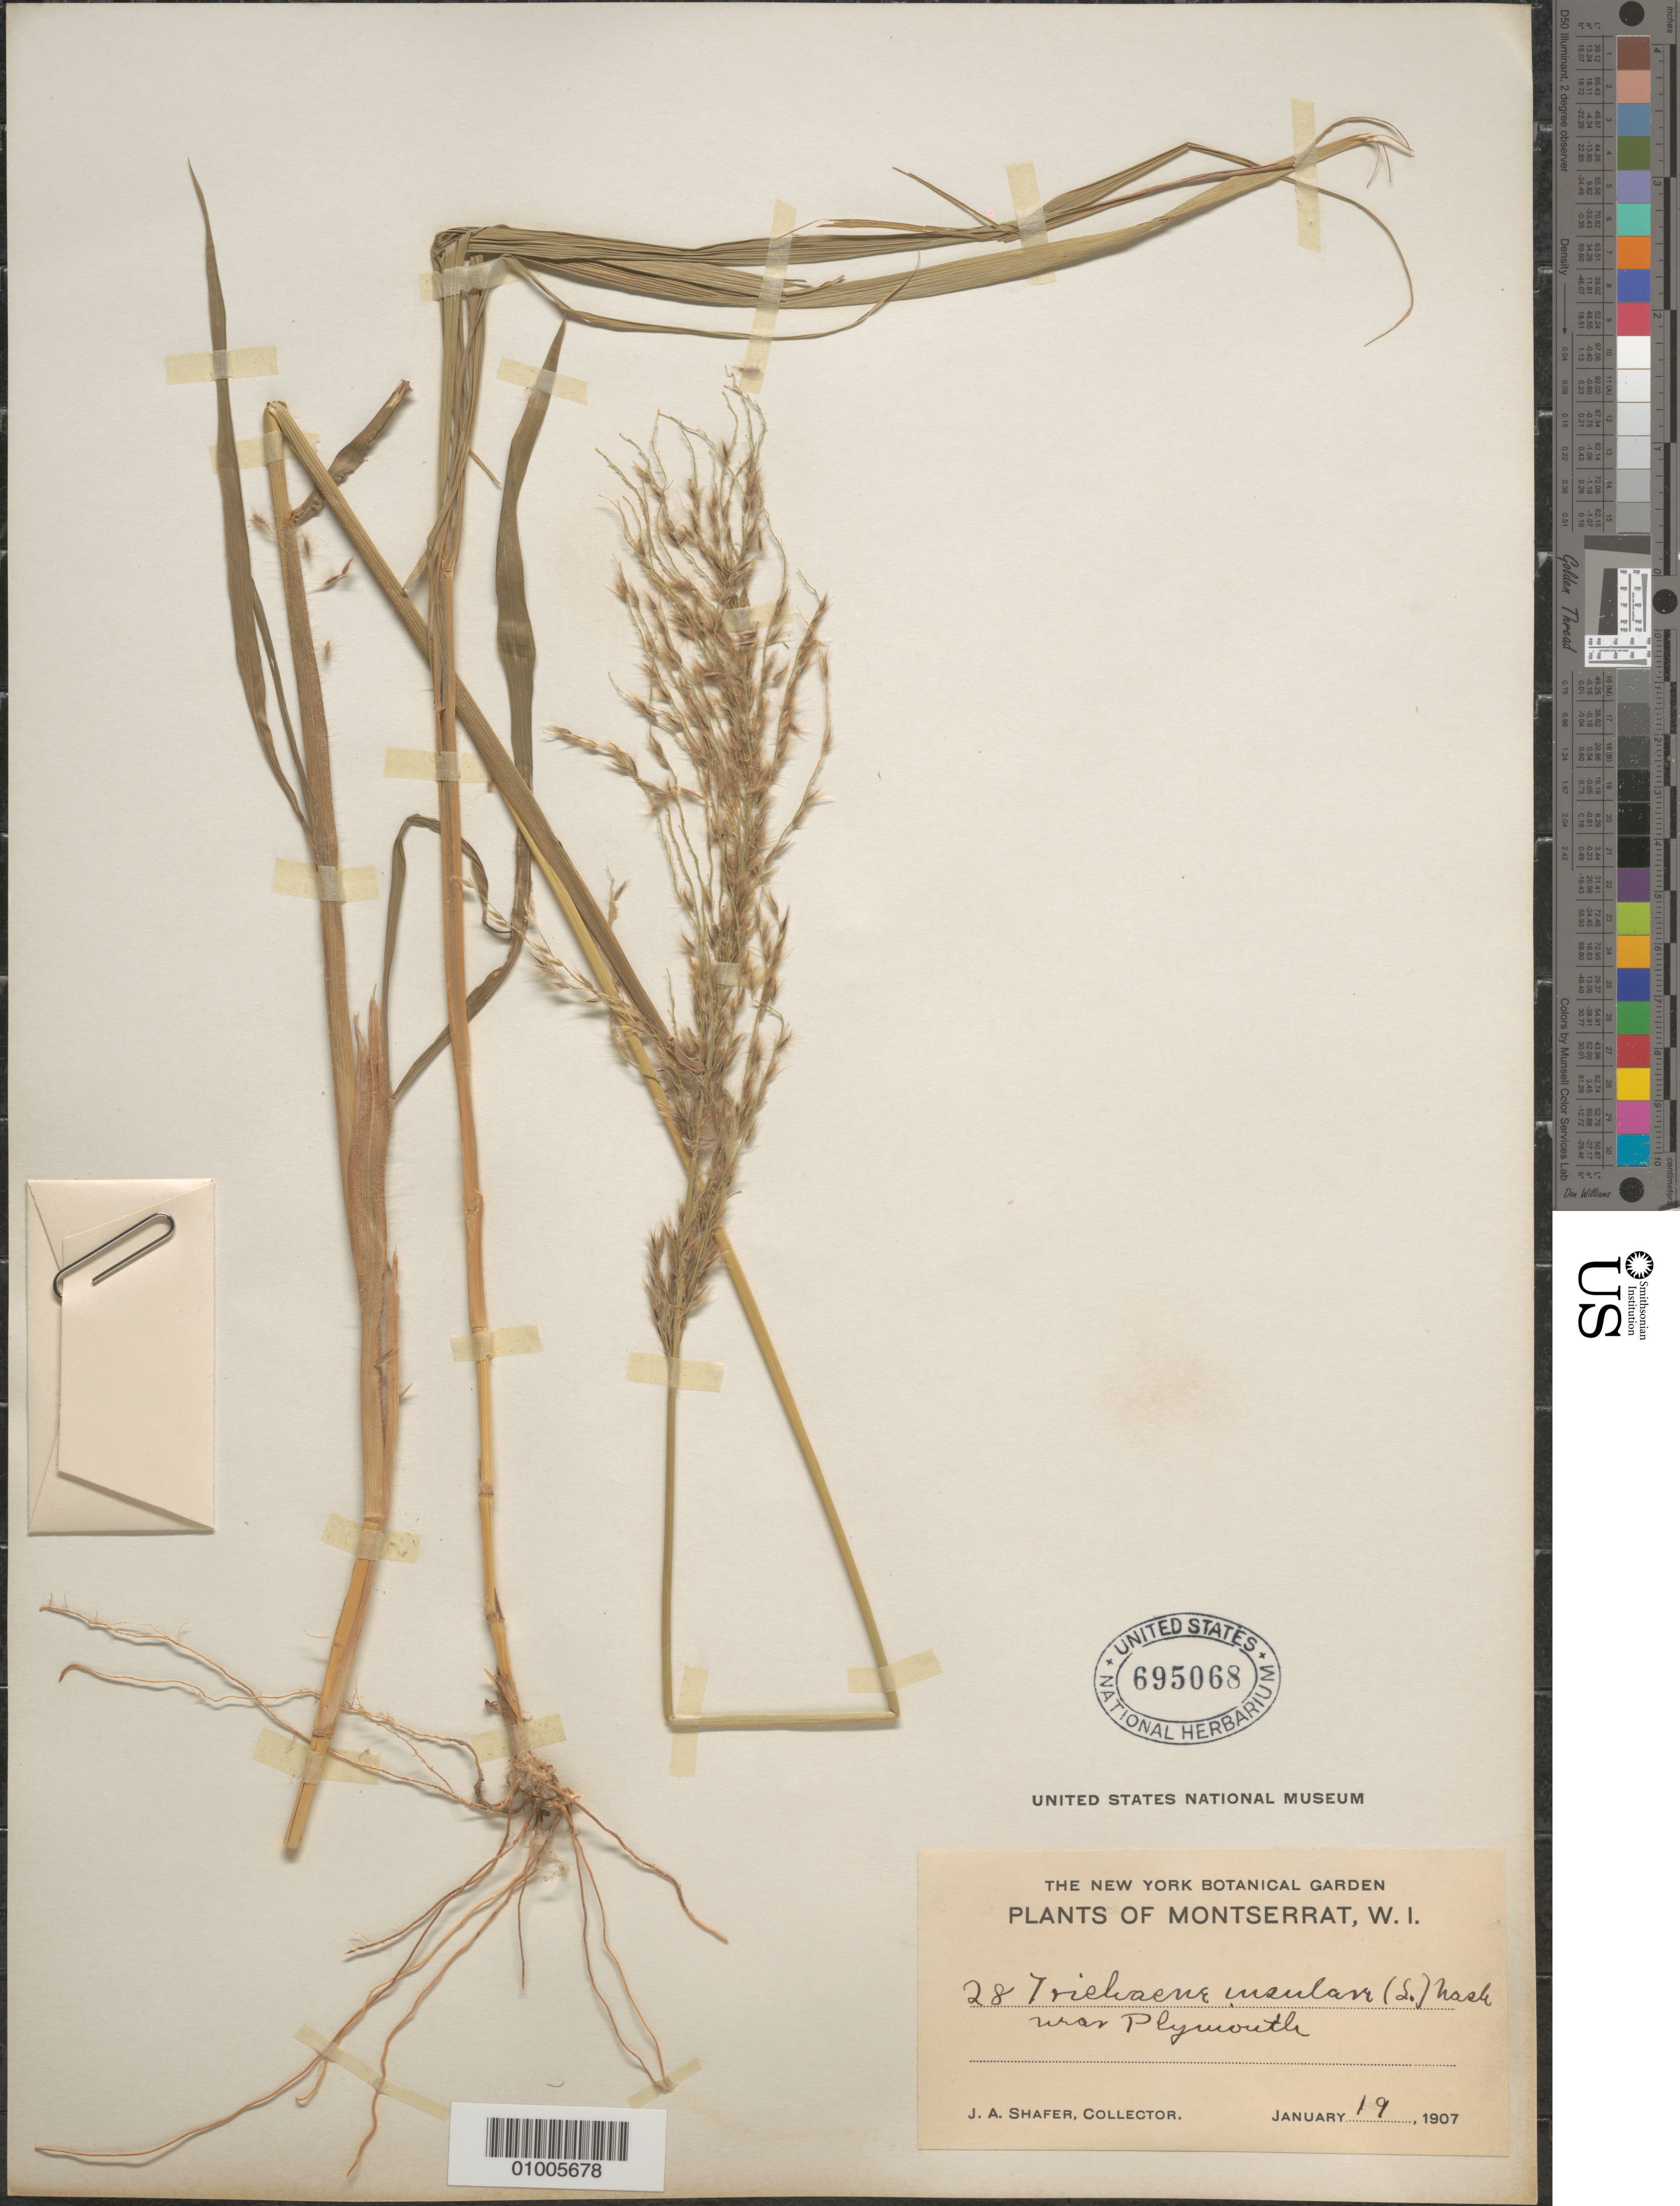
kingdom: Plantae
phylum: Tracheophyta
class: Liliopsida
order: Poales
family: Poaceae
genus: Digitaria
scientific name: Digitaria insularis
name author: (L.) Mez ex Ekman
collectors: J. A. Shafer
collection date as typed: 19 Jan 1907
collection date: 1907-01-19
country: Montserrat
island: Montserrat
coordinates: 0 N, 0 E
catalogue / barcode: US 695068